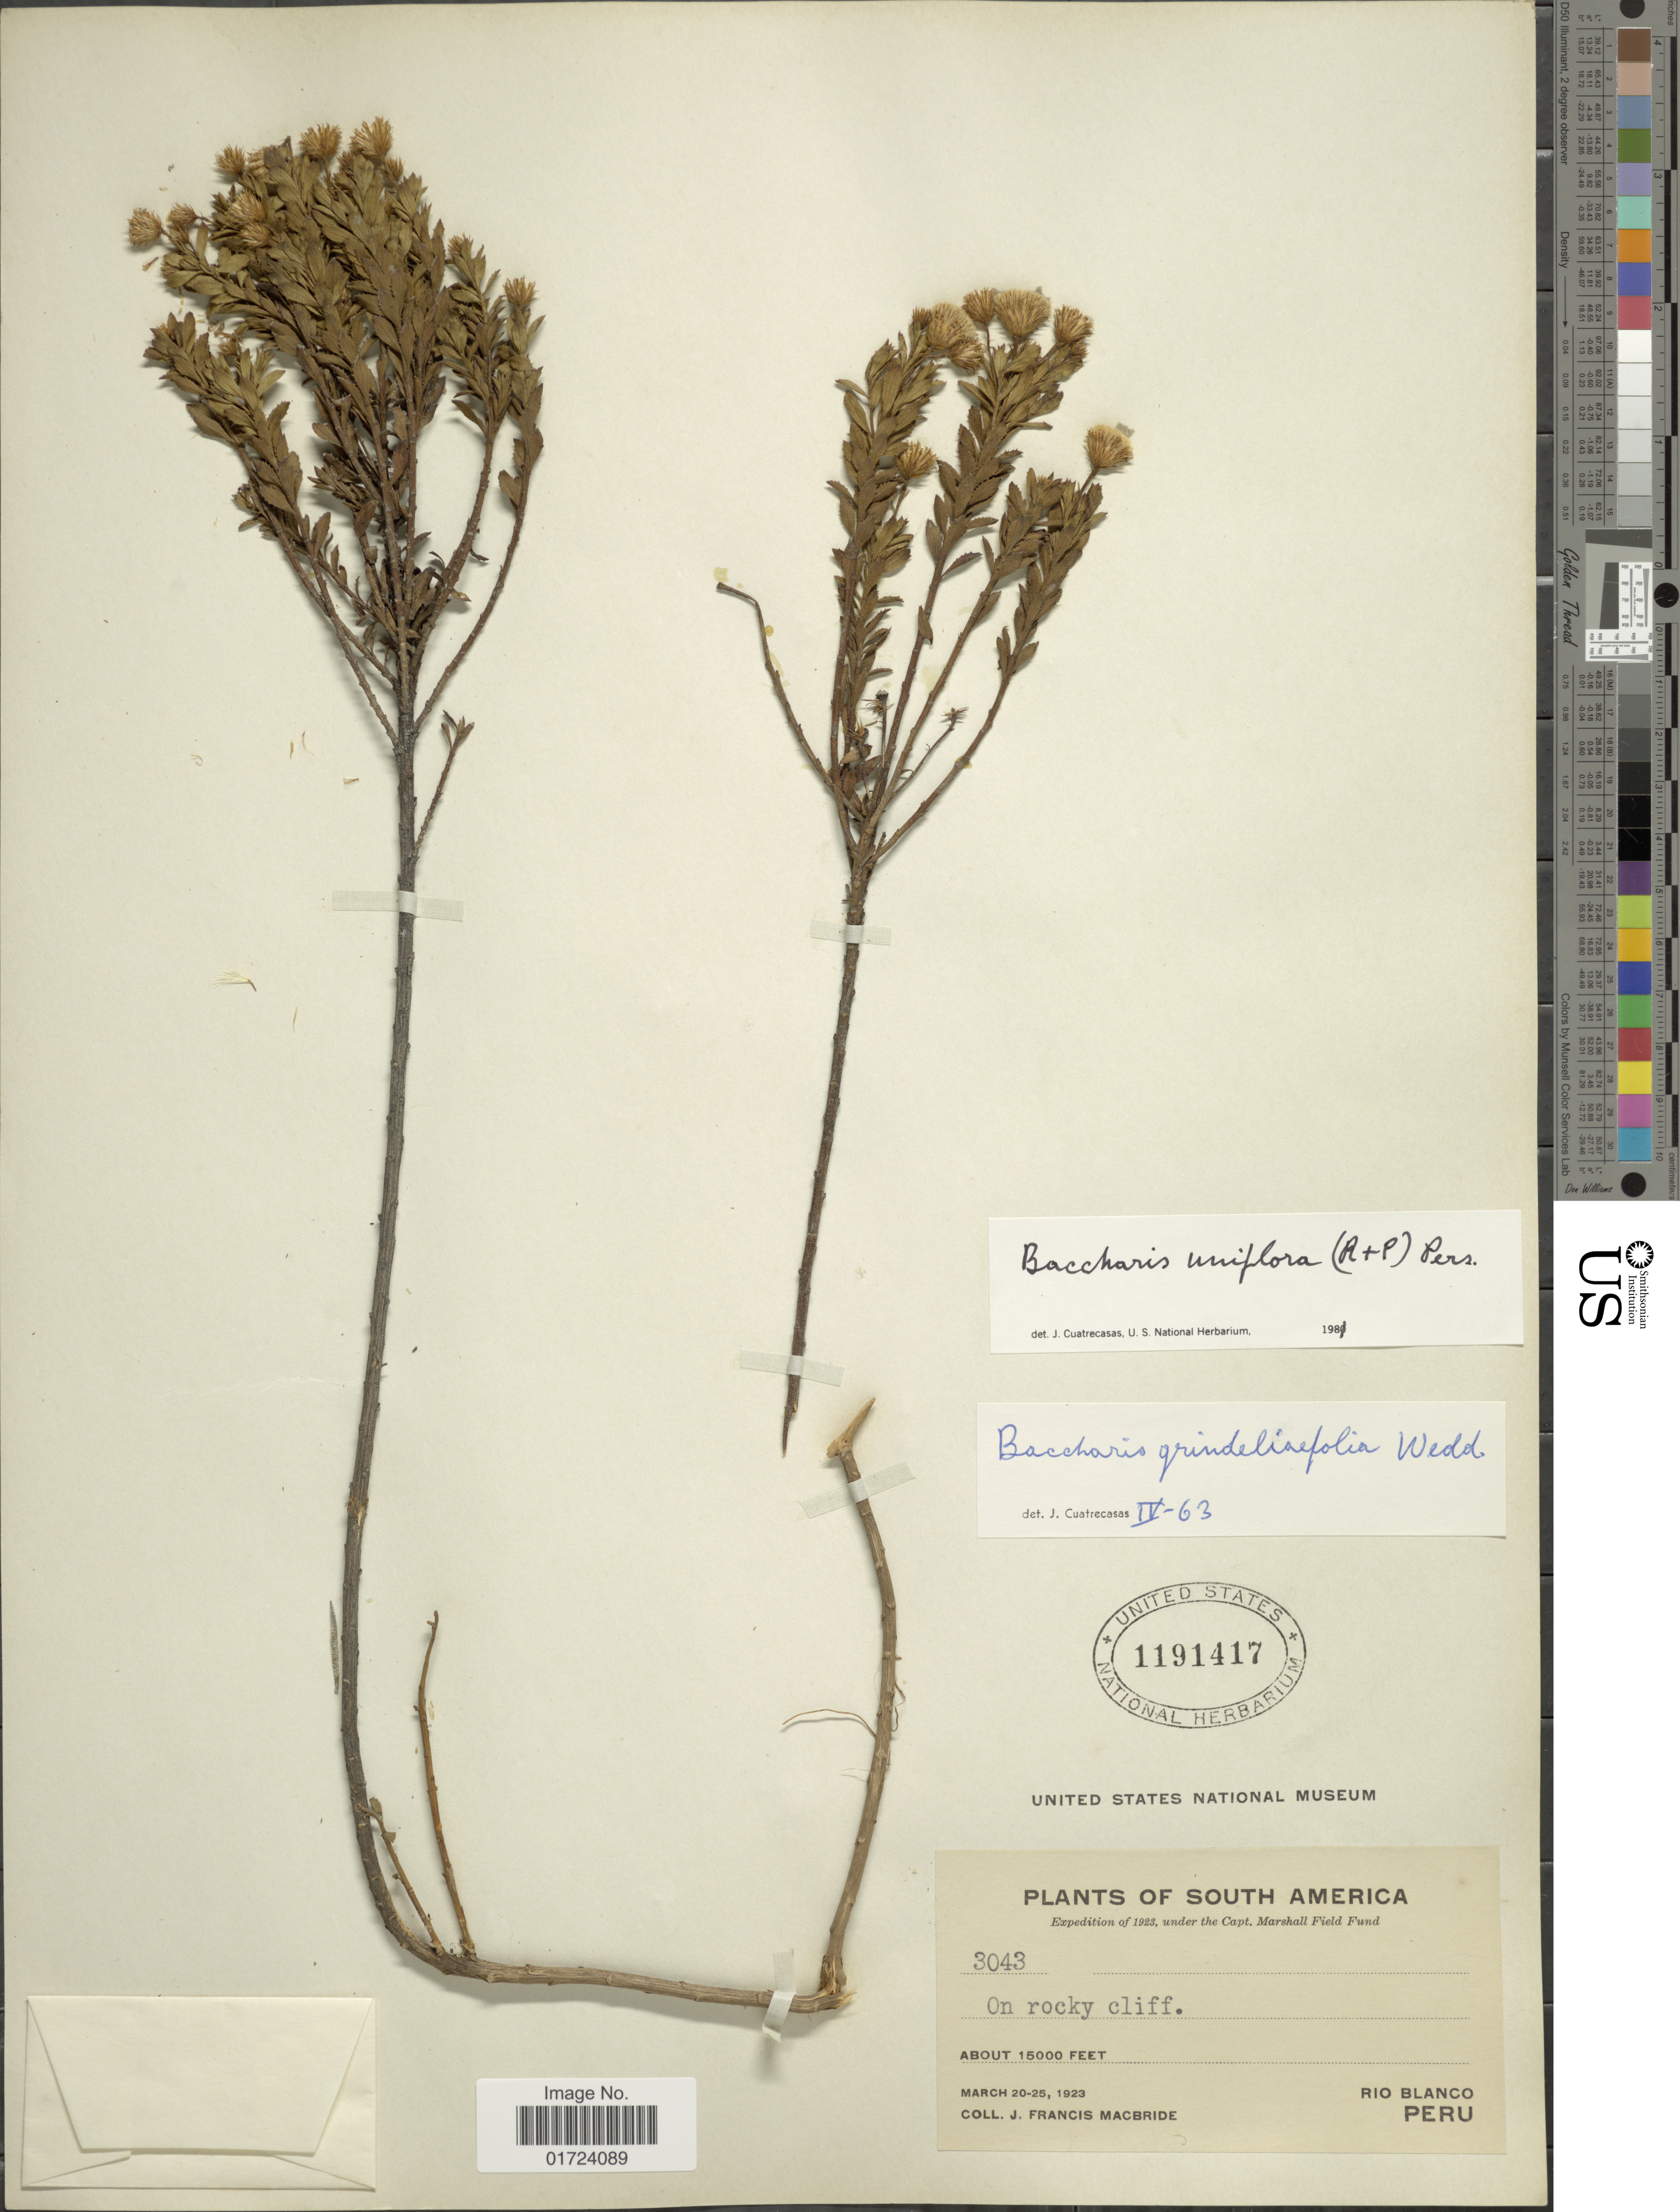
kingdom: Plantae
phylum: Tracheophyta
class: Magnoliopsida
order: Asterales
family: Asteraceae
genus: Baccharis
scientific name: Baccharis uniflora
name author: Pers.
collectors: J. F. Macbride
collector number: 3043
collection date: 1923-03-20/1923-03-25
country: Peru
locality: Rio Blanco. Peru.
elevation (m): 4572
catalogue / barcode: US 1191417